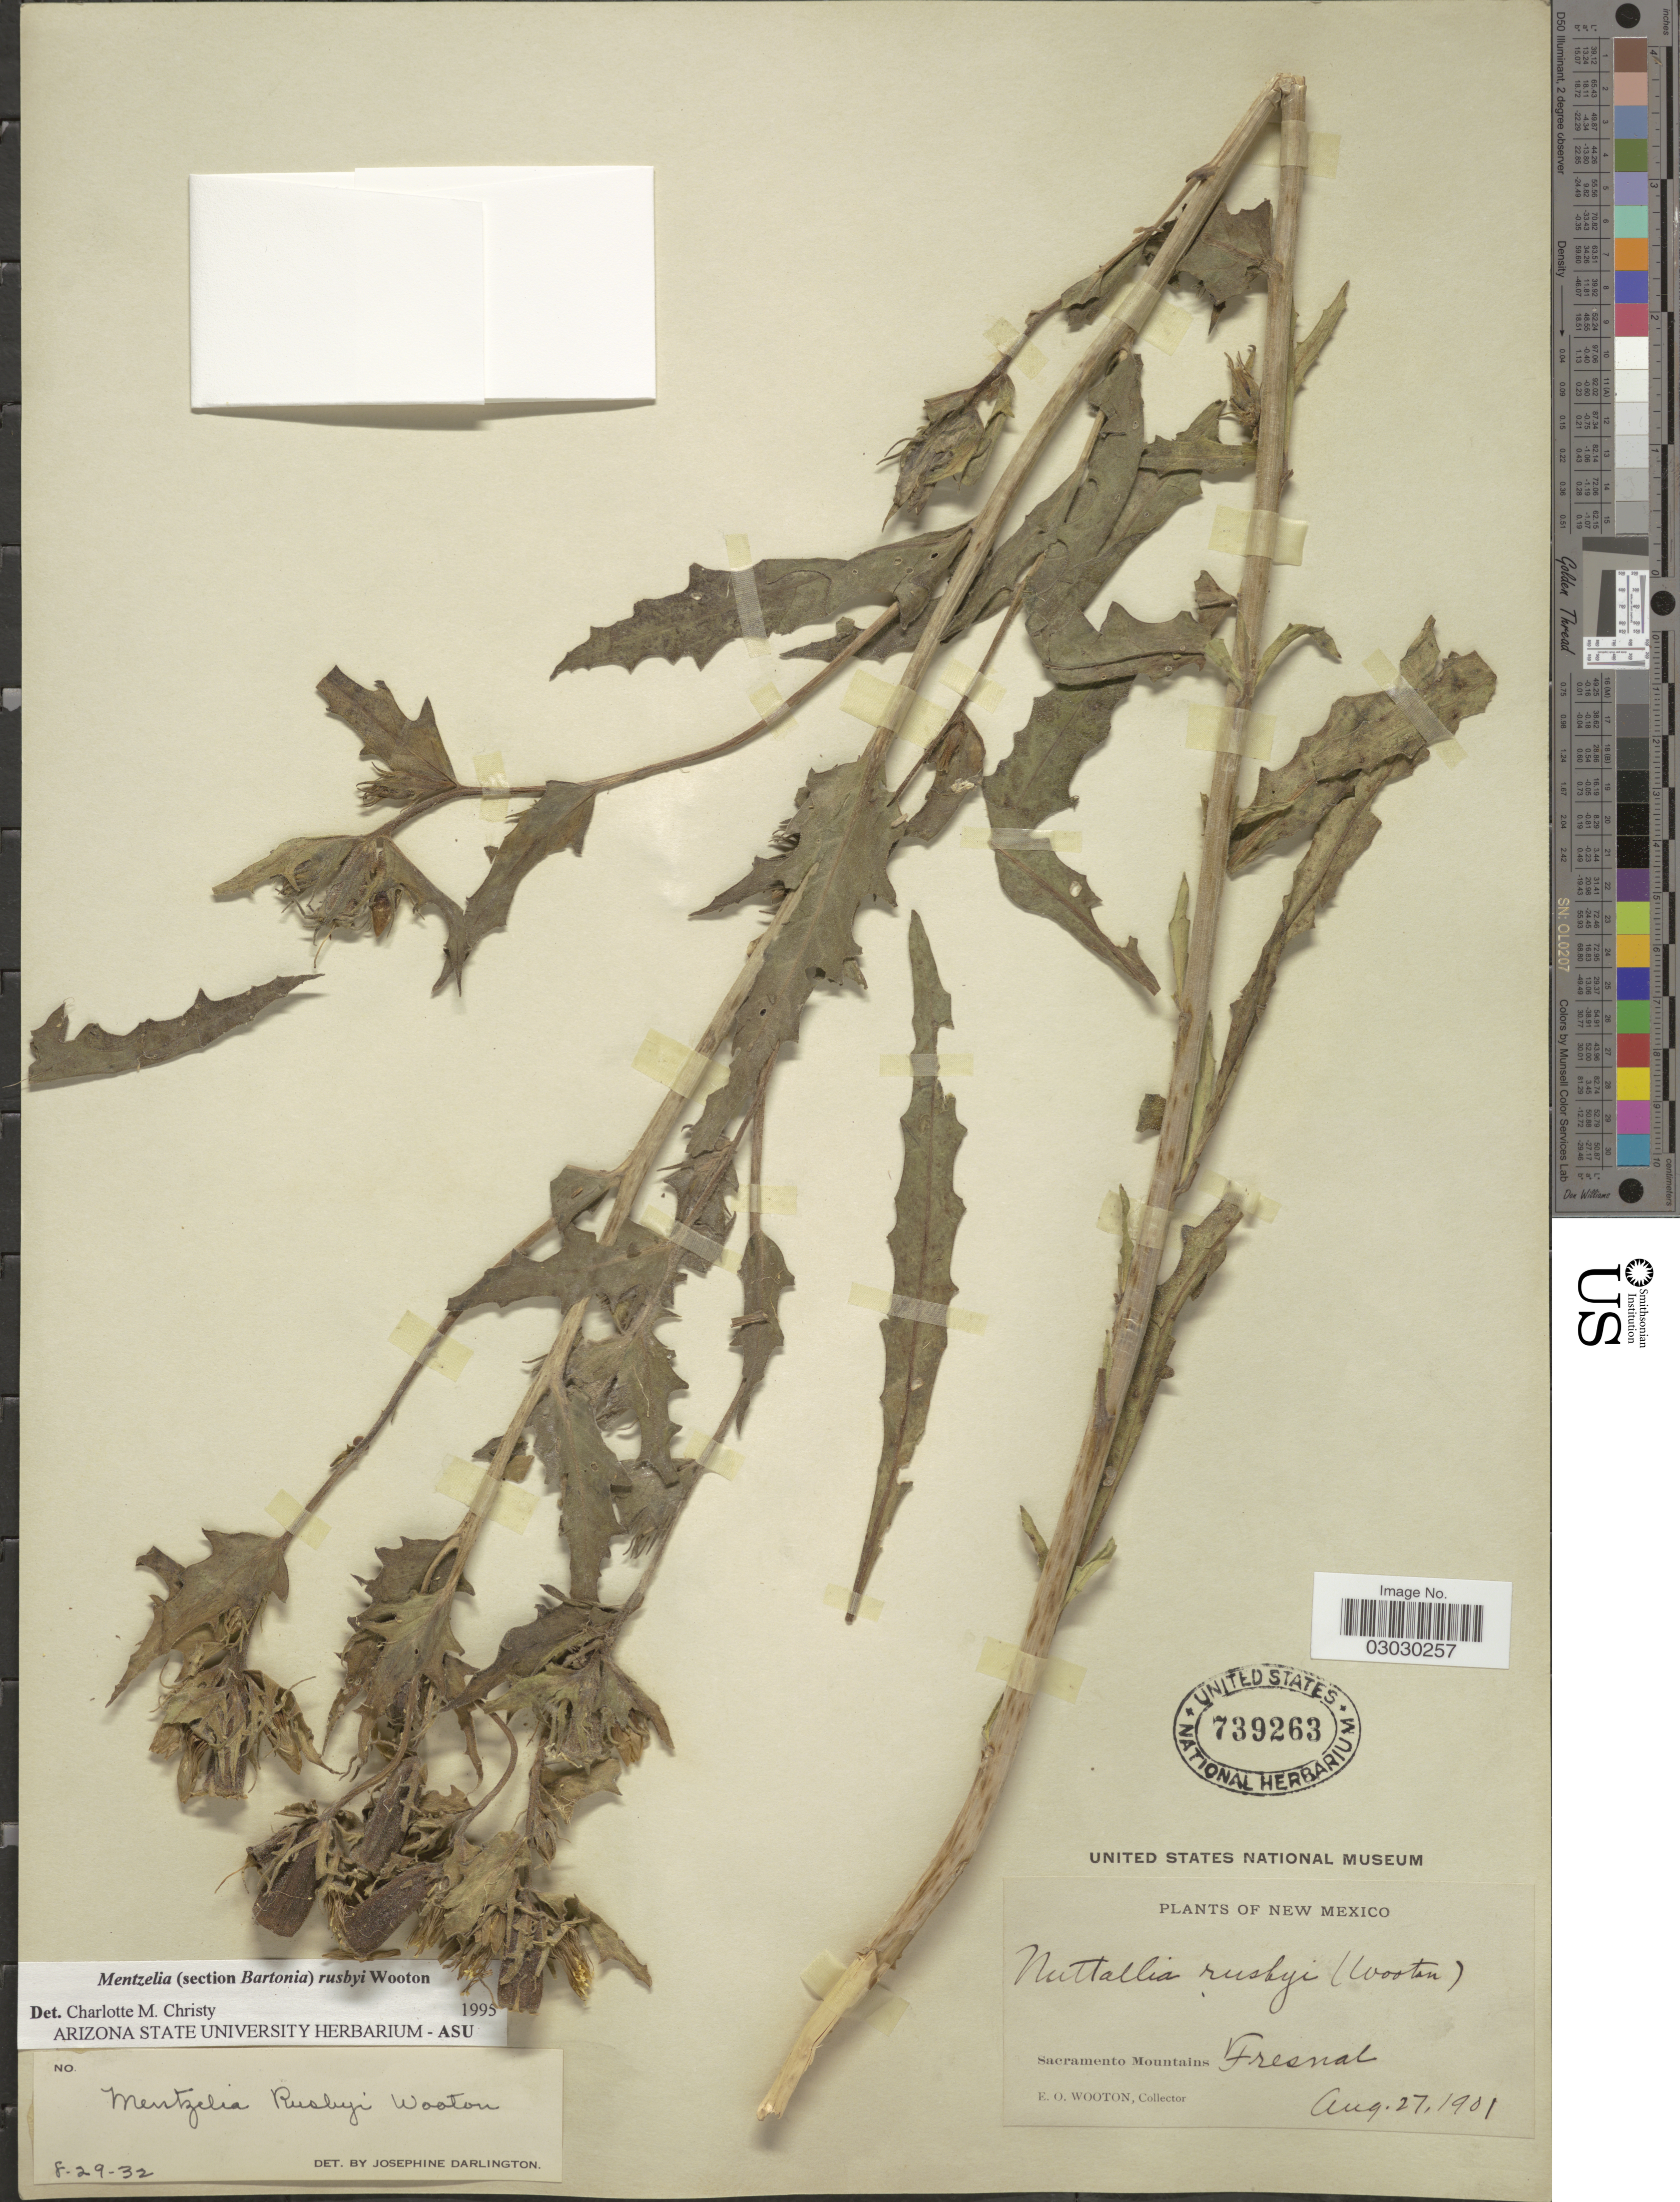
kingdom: Plantae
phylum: Tracheophyta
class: Magnoliopsida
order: Cornales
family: Loasaceae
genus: Mentzelia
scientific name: Mentzelia rusbyi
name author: Wooton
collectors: E. O. Wooton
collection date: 1901-08-27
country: United States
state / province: New Mexico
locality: Sacramento Mountains, Fresnal.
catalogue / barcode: US 739263